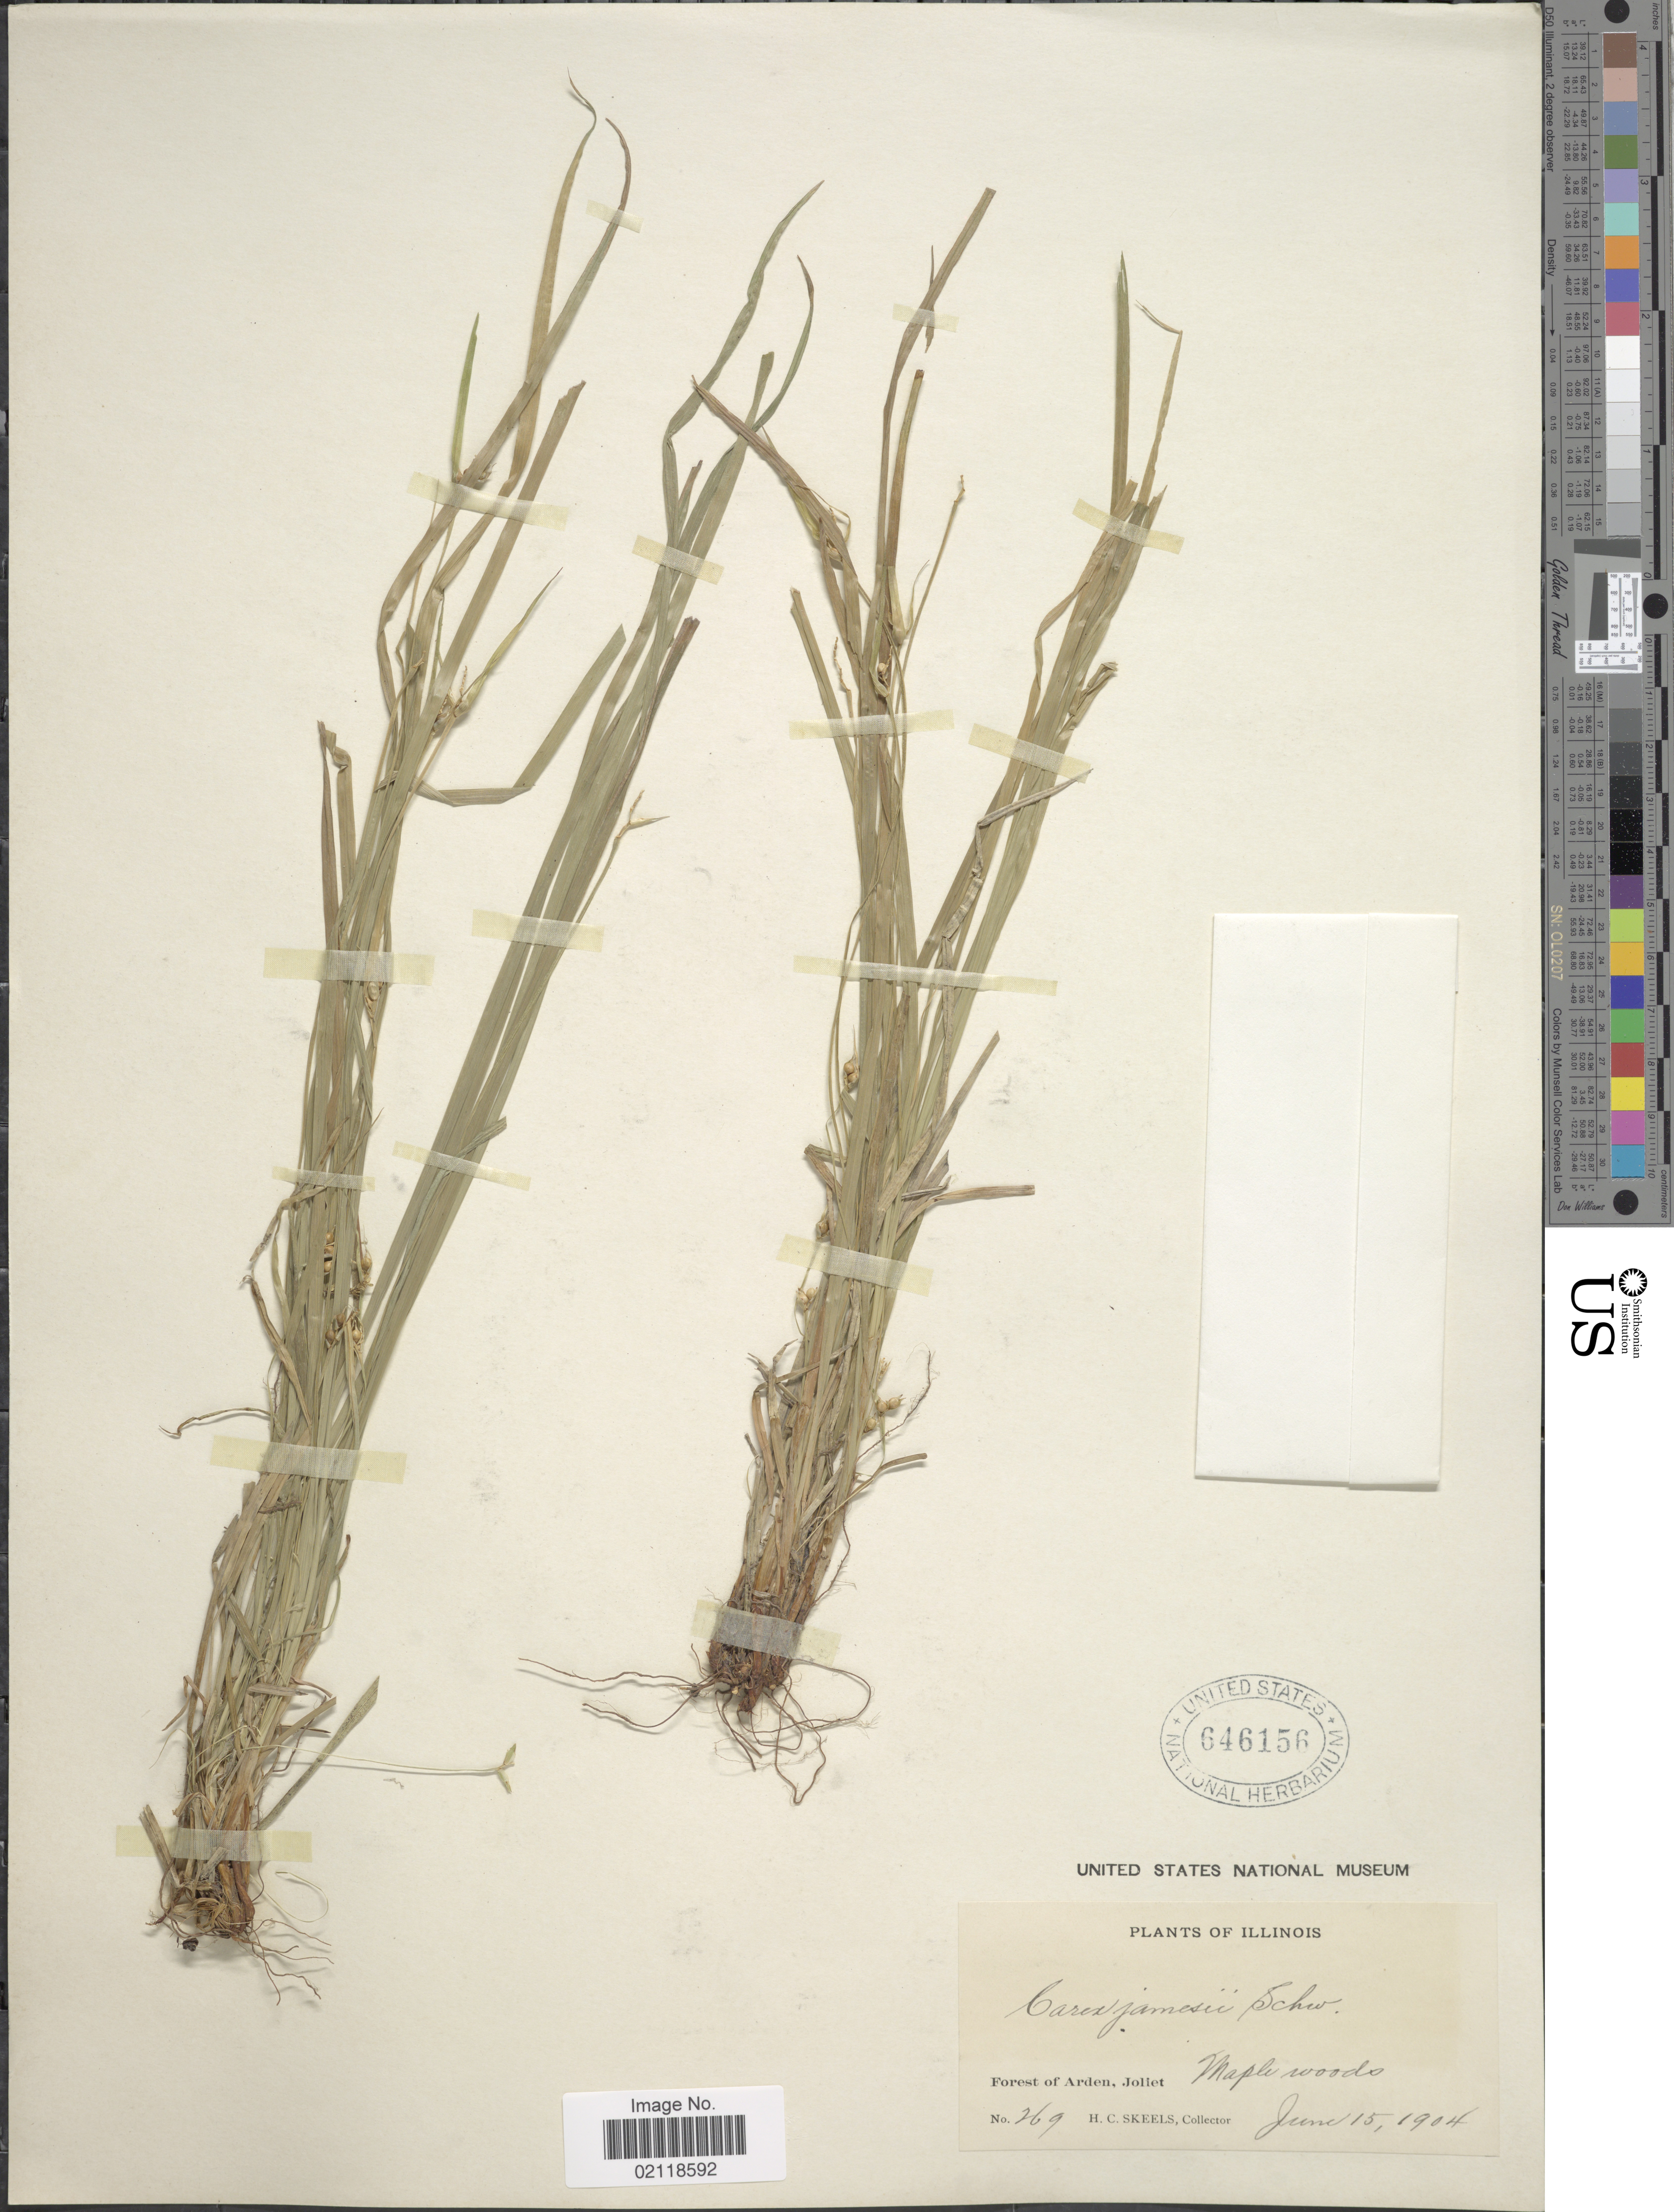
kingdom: Plantae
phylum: Tracheophyta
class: Liliopsida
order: Poales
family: Cyperaceae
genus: Carex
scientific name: Carex jamesii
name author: Schwein.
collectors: H. Skeels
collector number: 269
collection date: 1904-06-15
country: United States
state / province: Illinois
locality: Forest of Arden, Joliet, maple woods.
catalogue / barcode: US 646156